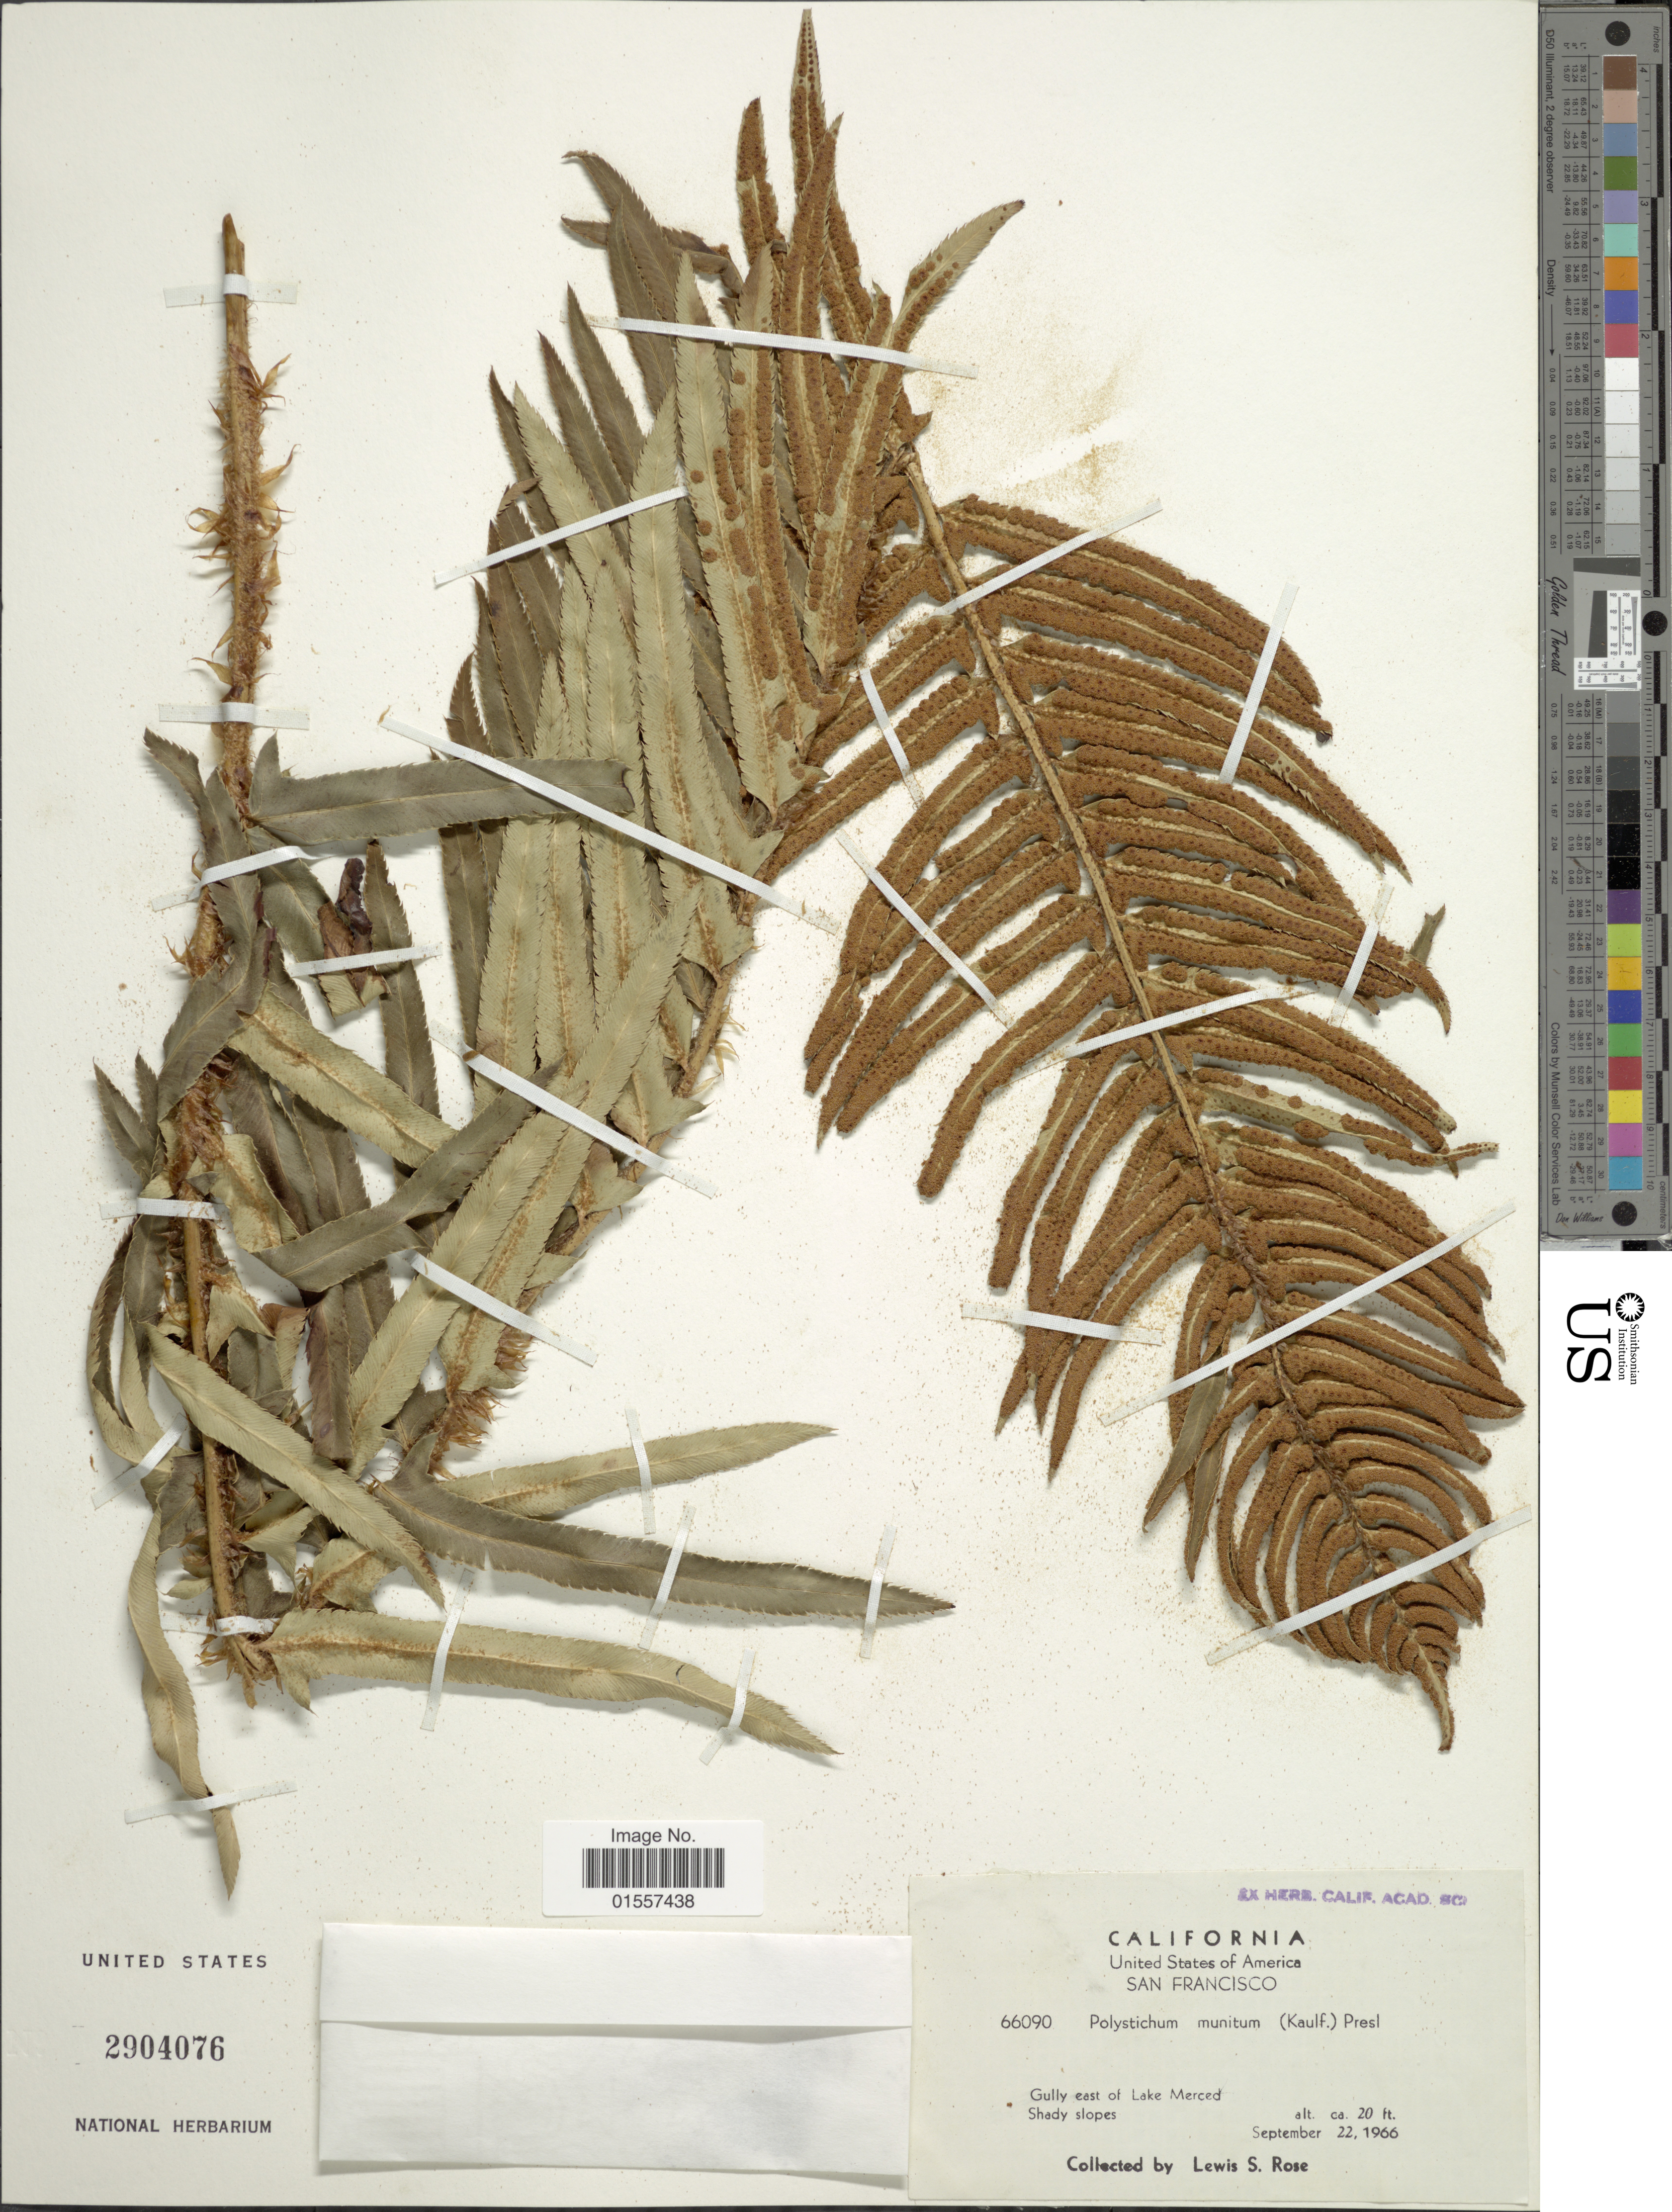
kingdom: Plantae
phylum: Tracheophyta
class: Polypodiopsida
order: Polypodiales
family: Dryopteridaceae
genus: Polystichum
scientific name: Polystichum munitum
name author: (Kaulf.) C. Presl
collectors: L. S. Rose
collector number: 66090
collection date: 1966-09-22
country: United States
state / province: California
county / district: San Francisco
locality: California, United States of America, San Francisco, gully east of Lake Merced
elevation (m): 6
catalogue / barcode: US 2904076